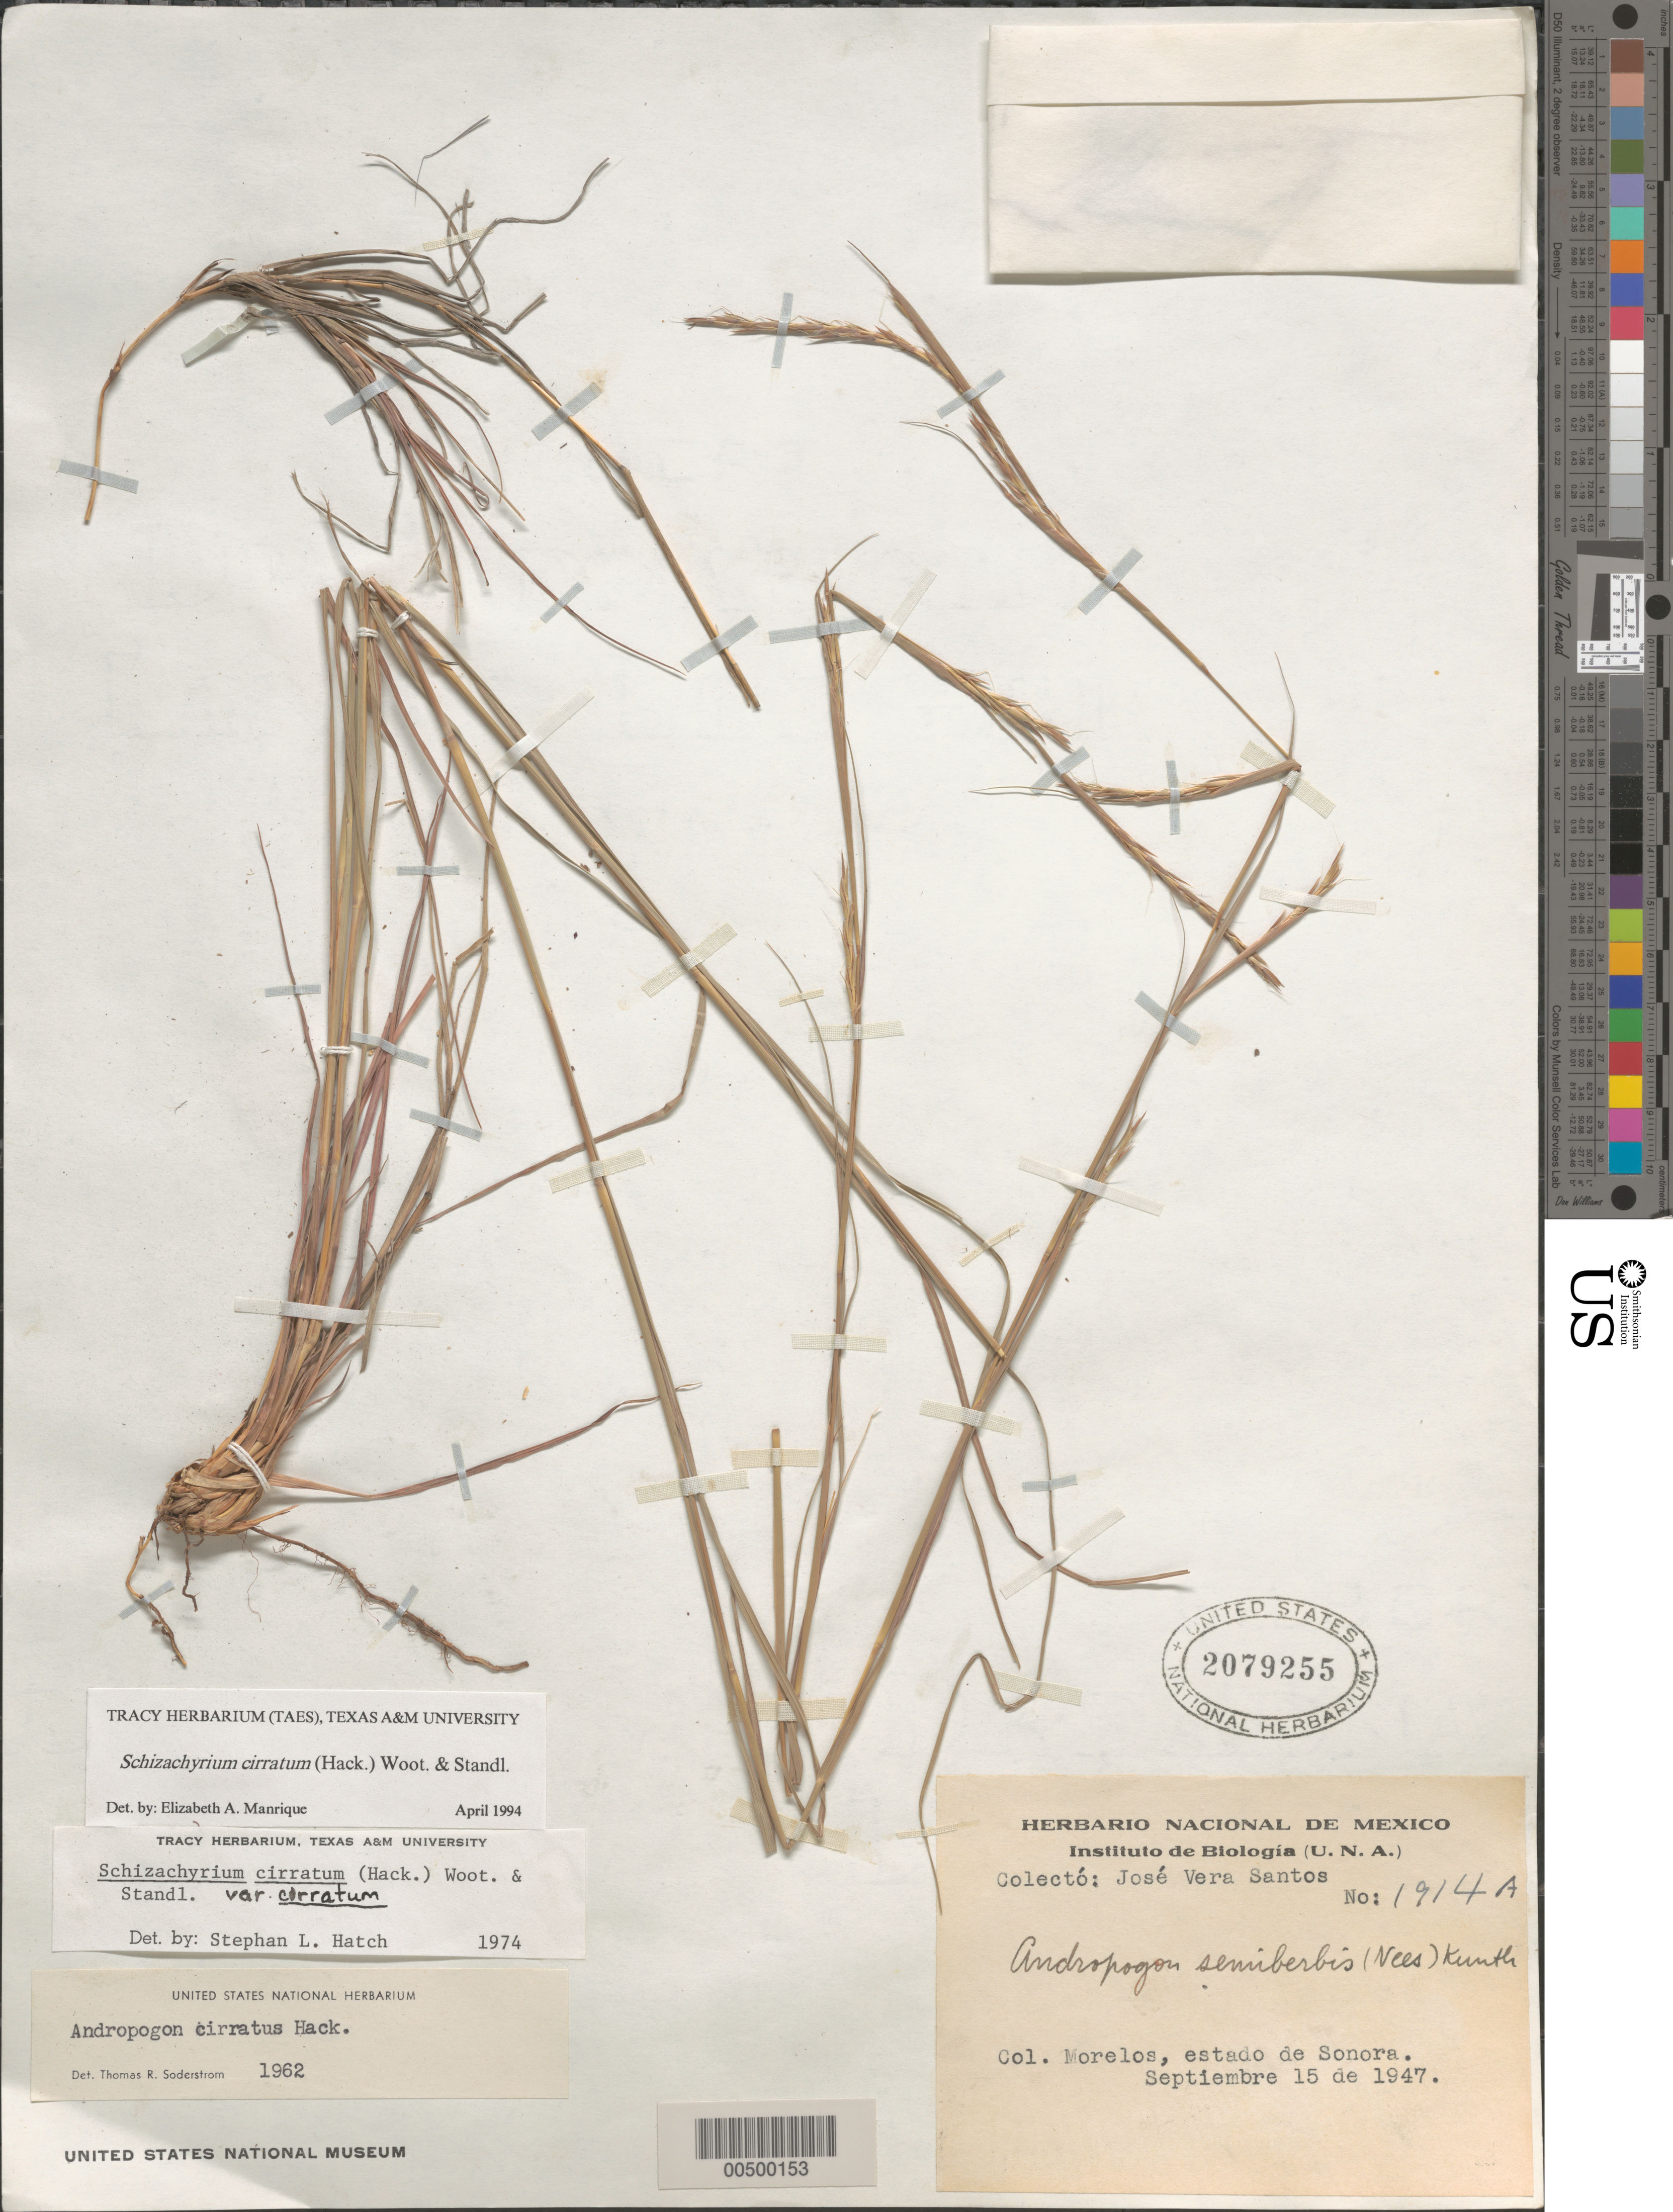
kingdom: Plantae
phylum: Tracheophyta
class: Liliopsida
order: Poales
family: Poaceae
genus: Schizachyrium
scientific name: Schizachyrium cirratum var. cirratum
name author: (Hack.) Wooton & Standl.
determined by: Manrique, E. A.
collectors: J. V. Santos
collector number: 1914A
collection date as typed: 15 Sep 1947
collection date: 1947-09-15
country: Mexico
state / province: Sonora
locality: Col. Morelos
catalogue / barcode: US 2079255